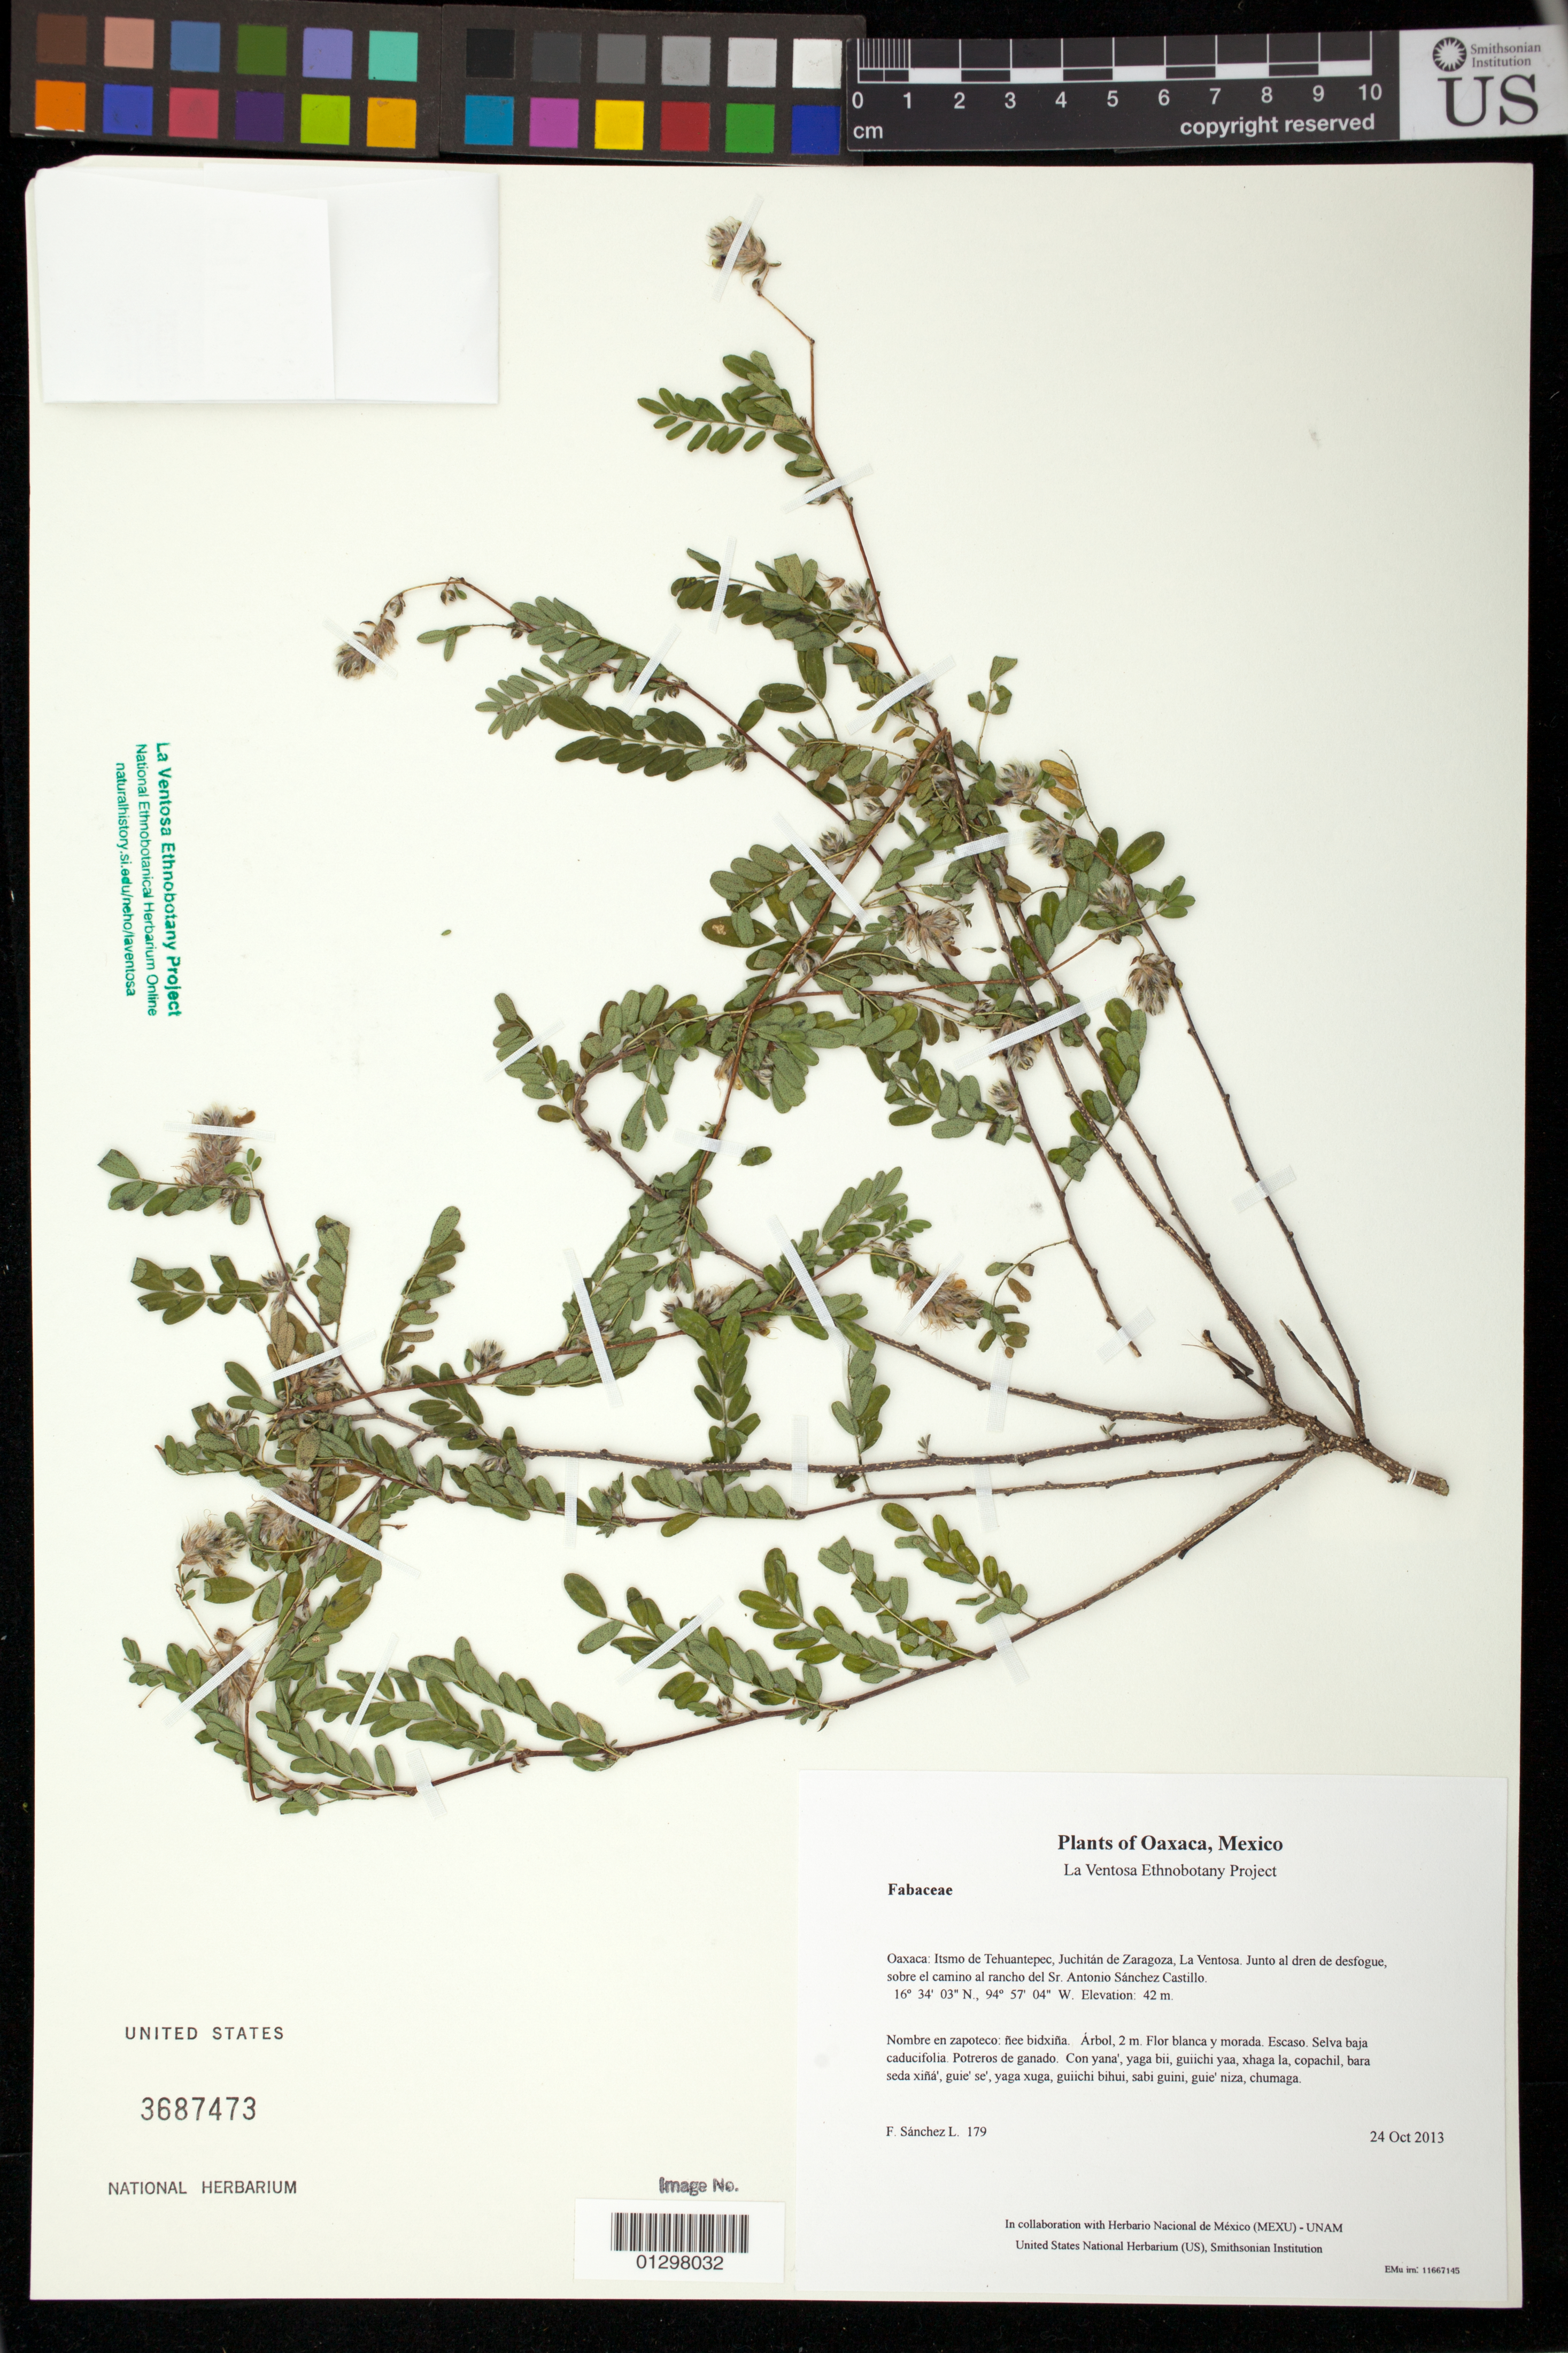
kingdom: Plantae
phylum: Tracheophyta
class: Magnoliopsida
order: Fabales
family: Fabaceae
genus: Dalea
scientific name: Dalea sp.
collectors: F. Sánchez L.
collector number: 179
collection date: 2013-10-24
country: Mexico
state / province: Oaxaca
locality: Itsmo de Tehuantepec, Juchitán de Zaragoza, La Ventosa. Junto al dren de desfogue, sobre el camino al rancho del Sr. Antonio Sánchez Castillo.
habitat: Selva baja caducifolia. Potreros de ganado.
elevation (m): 42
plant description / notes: JEBOT, MEXU, SERO, US; Yaga. 2 m. Guie' naquichi' ne nagu. Huaxie'.; pie de venado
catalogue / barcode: US 3687473